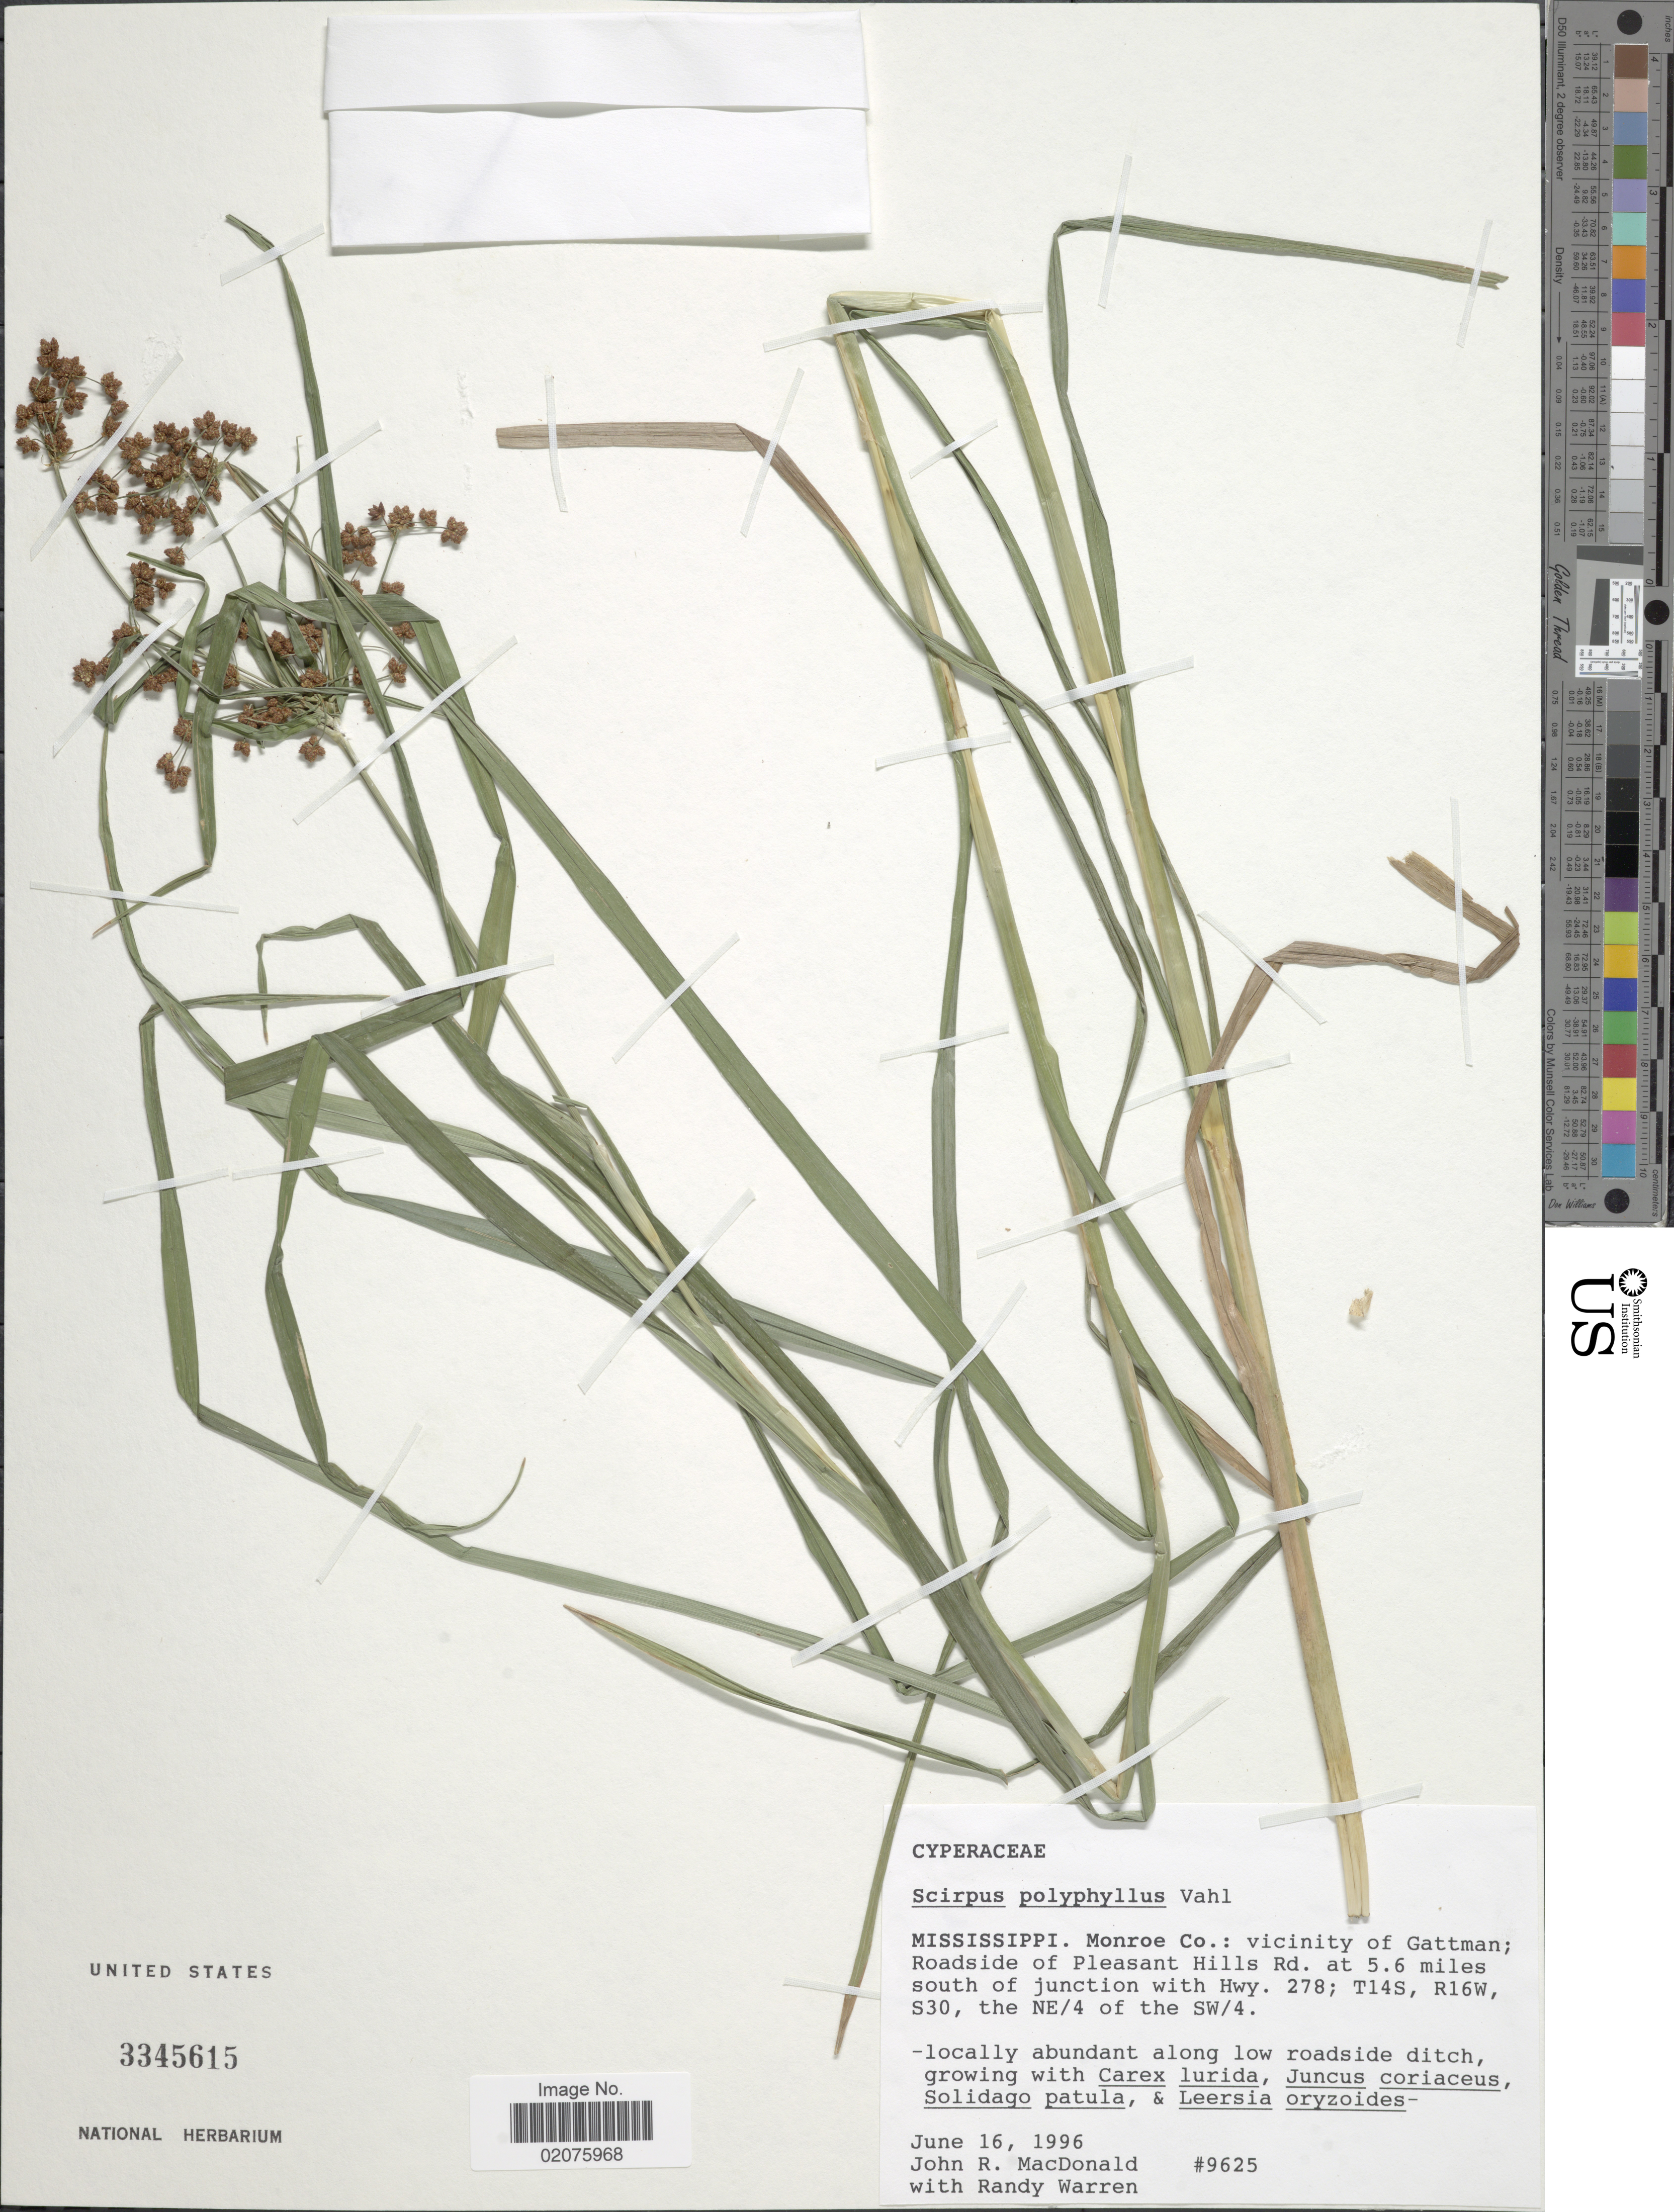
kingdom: Plantae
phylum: Tracheophyta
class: Liliopsida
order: Poales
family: Cyperaceae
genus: Scirpus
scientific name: Scirpus polyphyllus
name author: Vahl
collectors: J. MacDonald & R. Warren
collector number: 9625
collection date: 1996-06-16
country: United States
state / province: Mississippi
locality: Monroe Co.: vicinity of Gattman; Roadside of Pleasant Hills Rd. at 5.6 miles south of junction with Hwy. 278; T14S, R16W, S30, the NE/4 of the Sw/4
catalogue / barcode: US 3345615